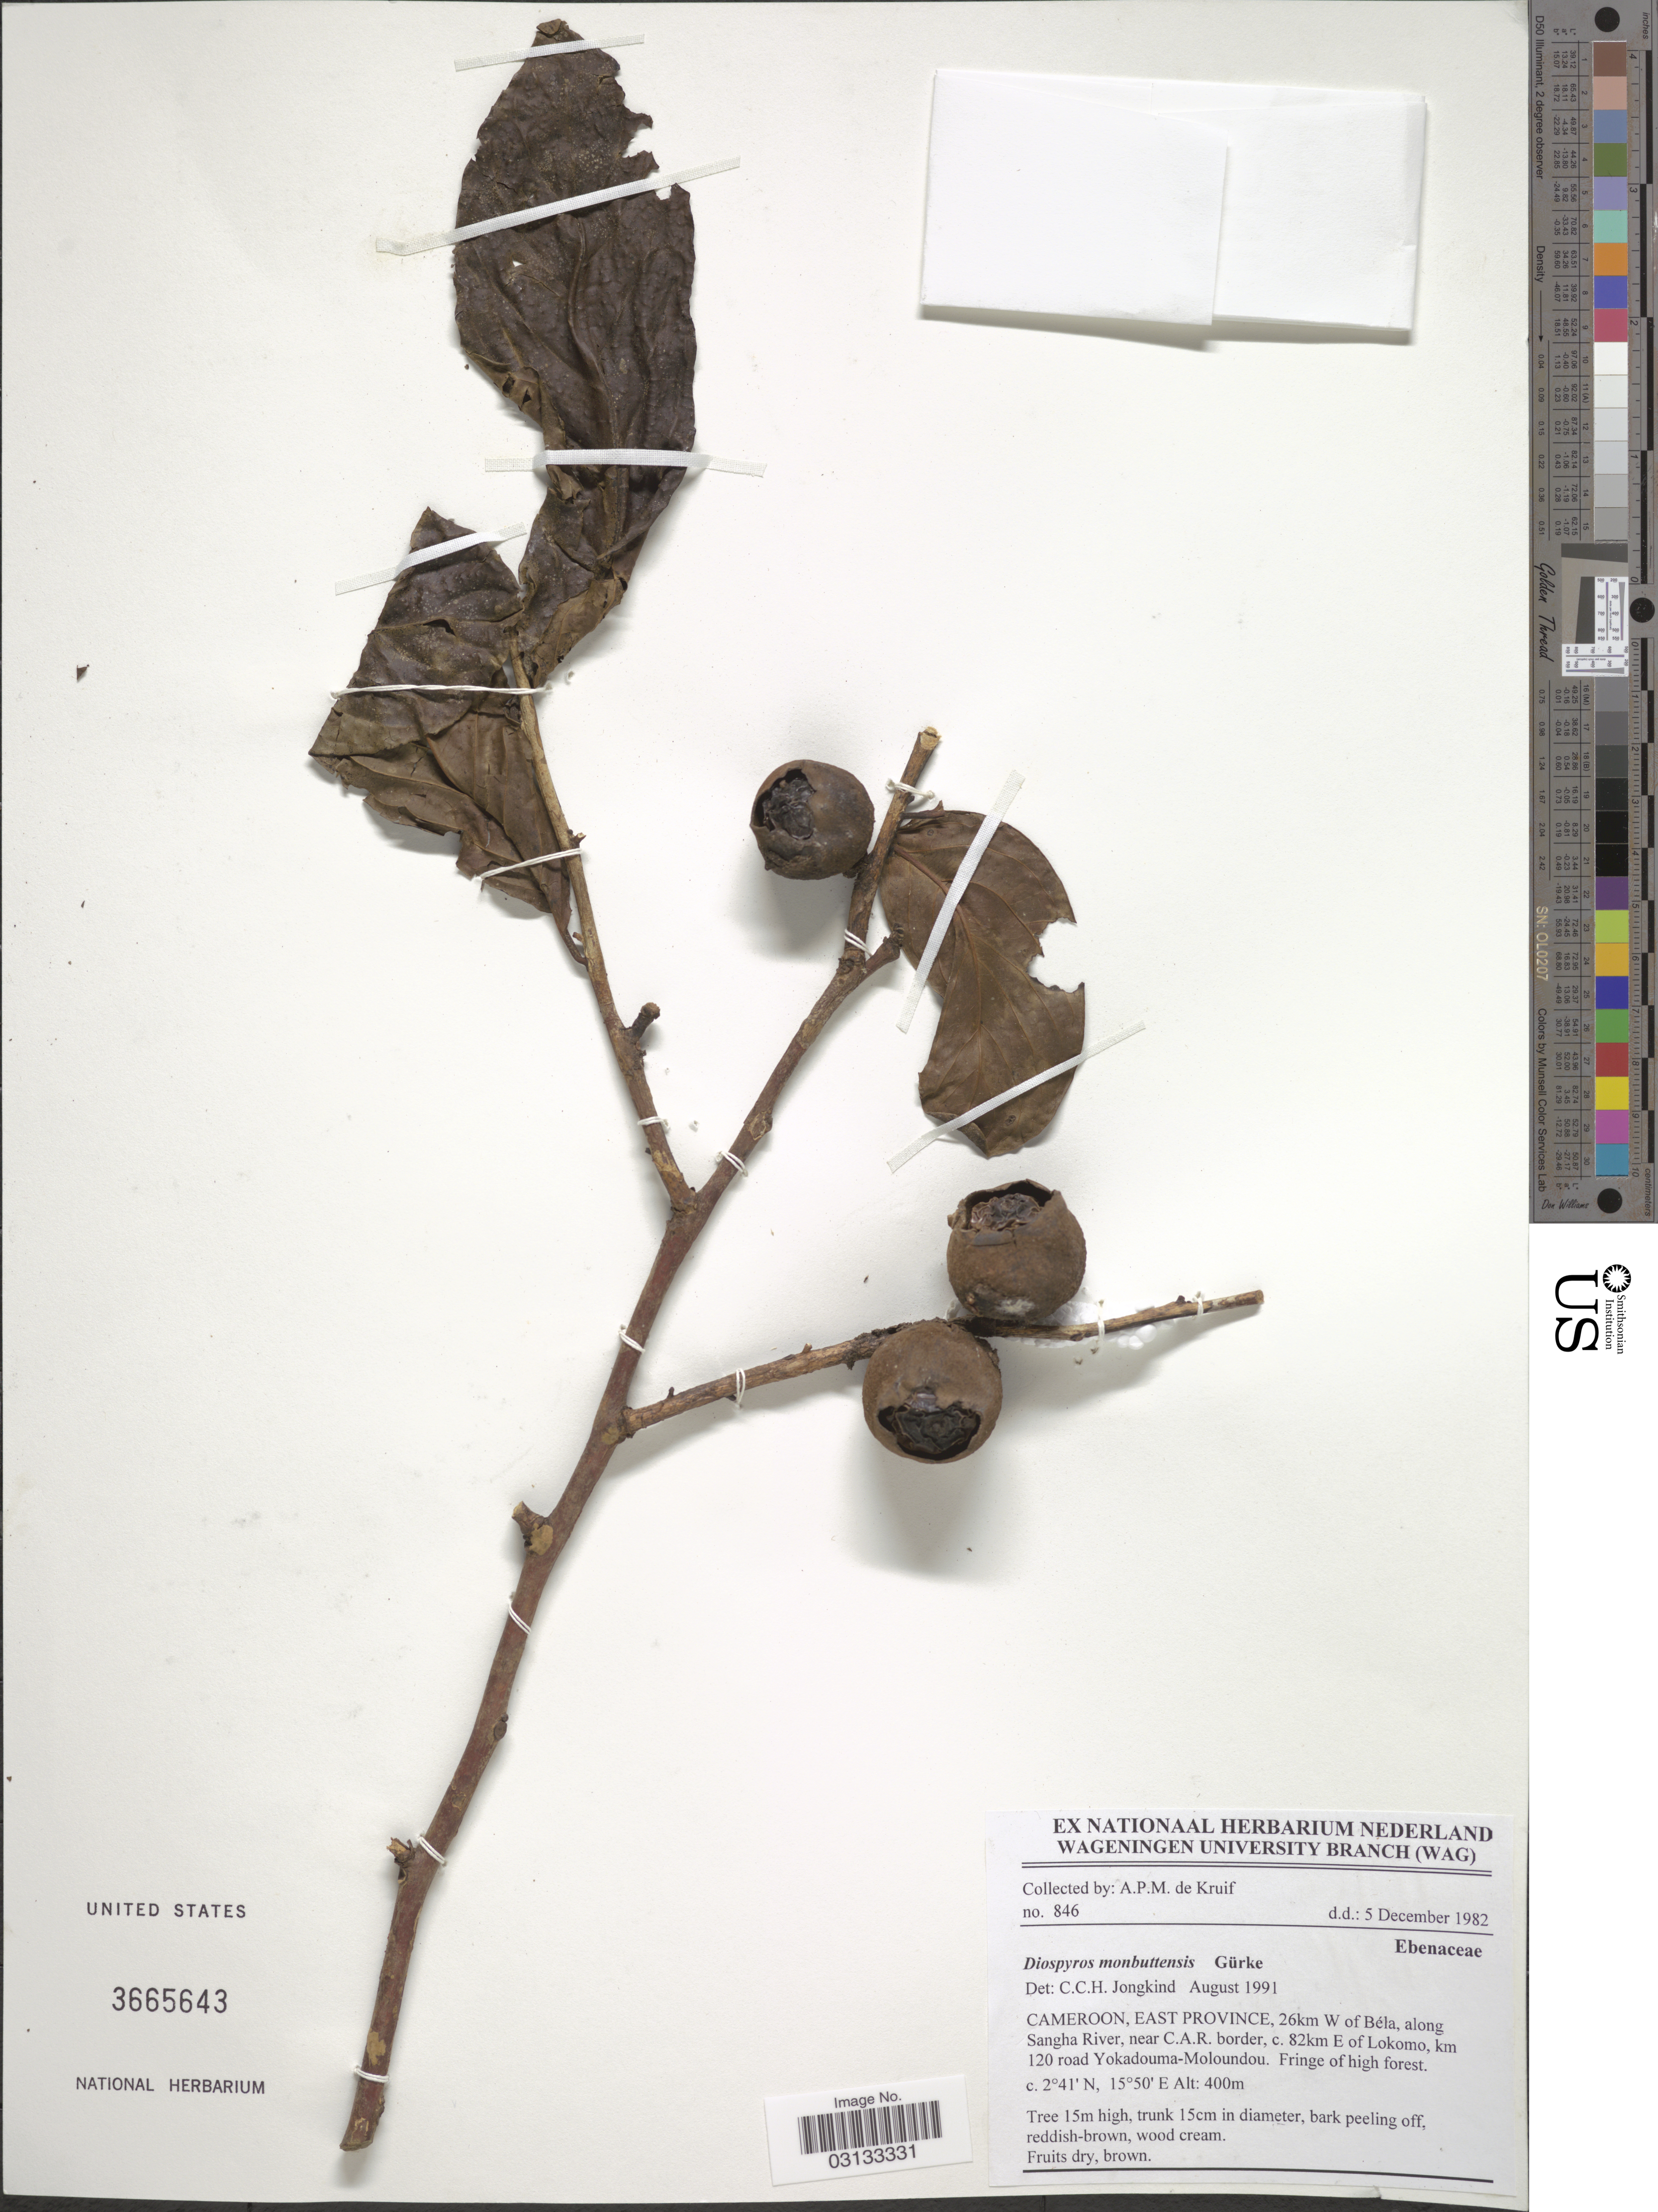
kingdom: Plantae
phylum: Tracheophyta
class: Magnoliopsida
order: Ericales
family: Ebenaceae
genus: Diospyros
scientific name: Diospyros monbuttensis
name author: Gürke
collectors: A. P. de Kruif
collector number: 846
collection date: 1982-12-05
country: Cameroon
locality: East Province, 26km W of Béla, along Sangha River, near C.A.R. border, c.82km E of Lokomo, km 120 road Yokadouma-Moloundou.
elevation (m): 400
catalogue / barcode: US 3665643